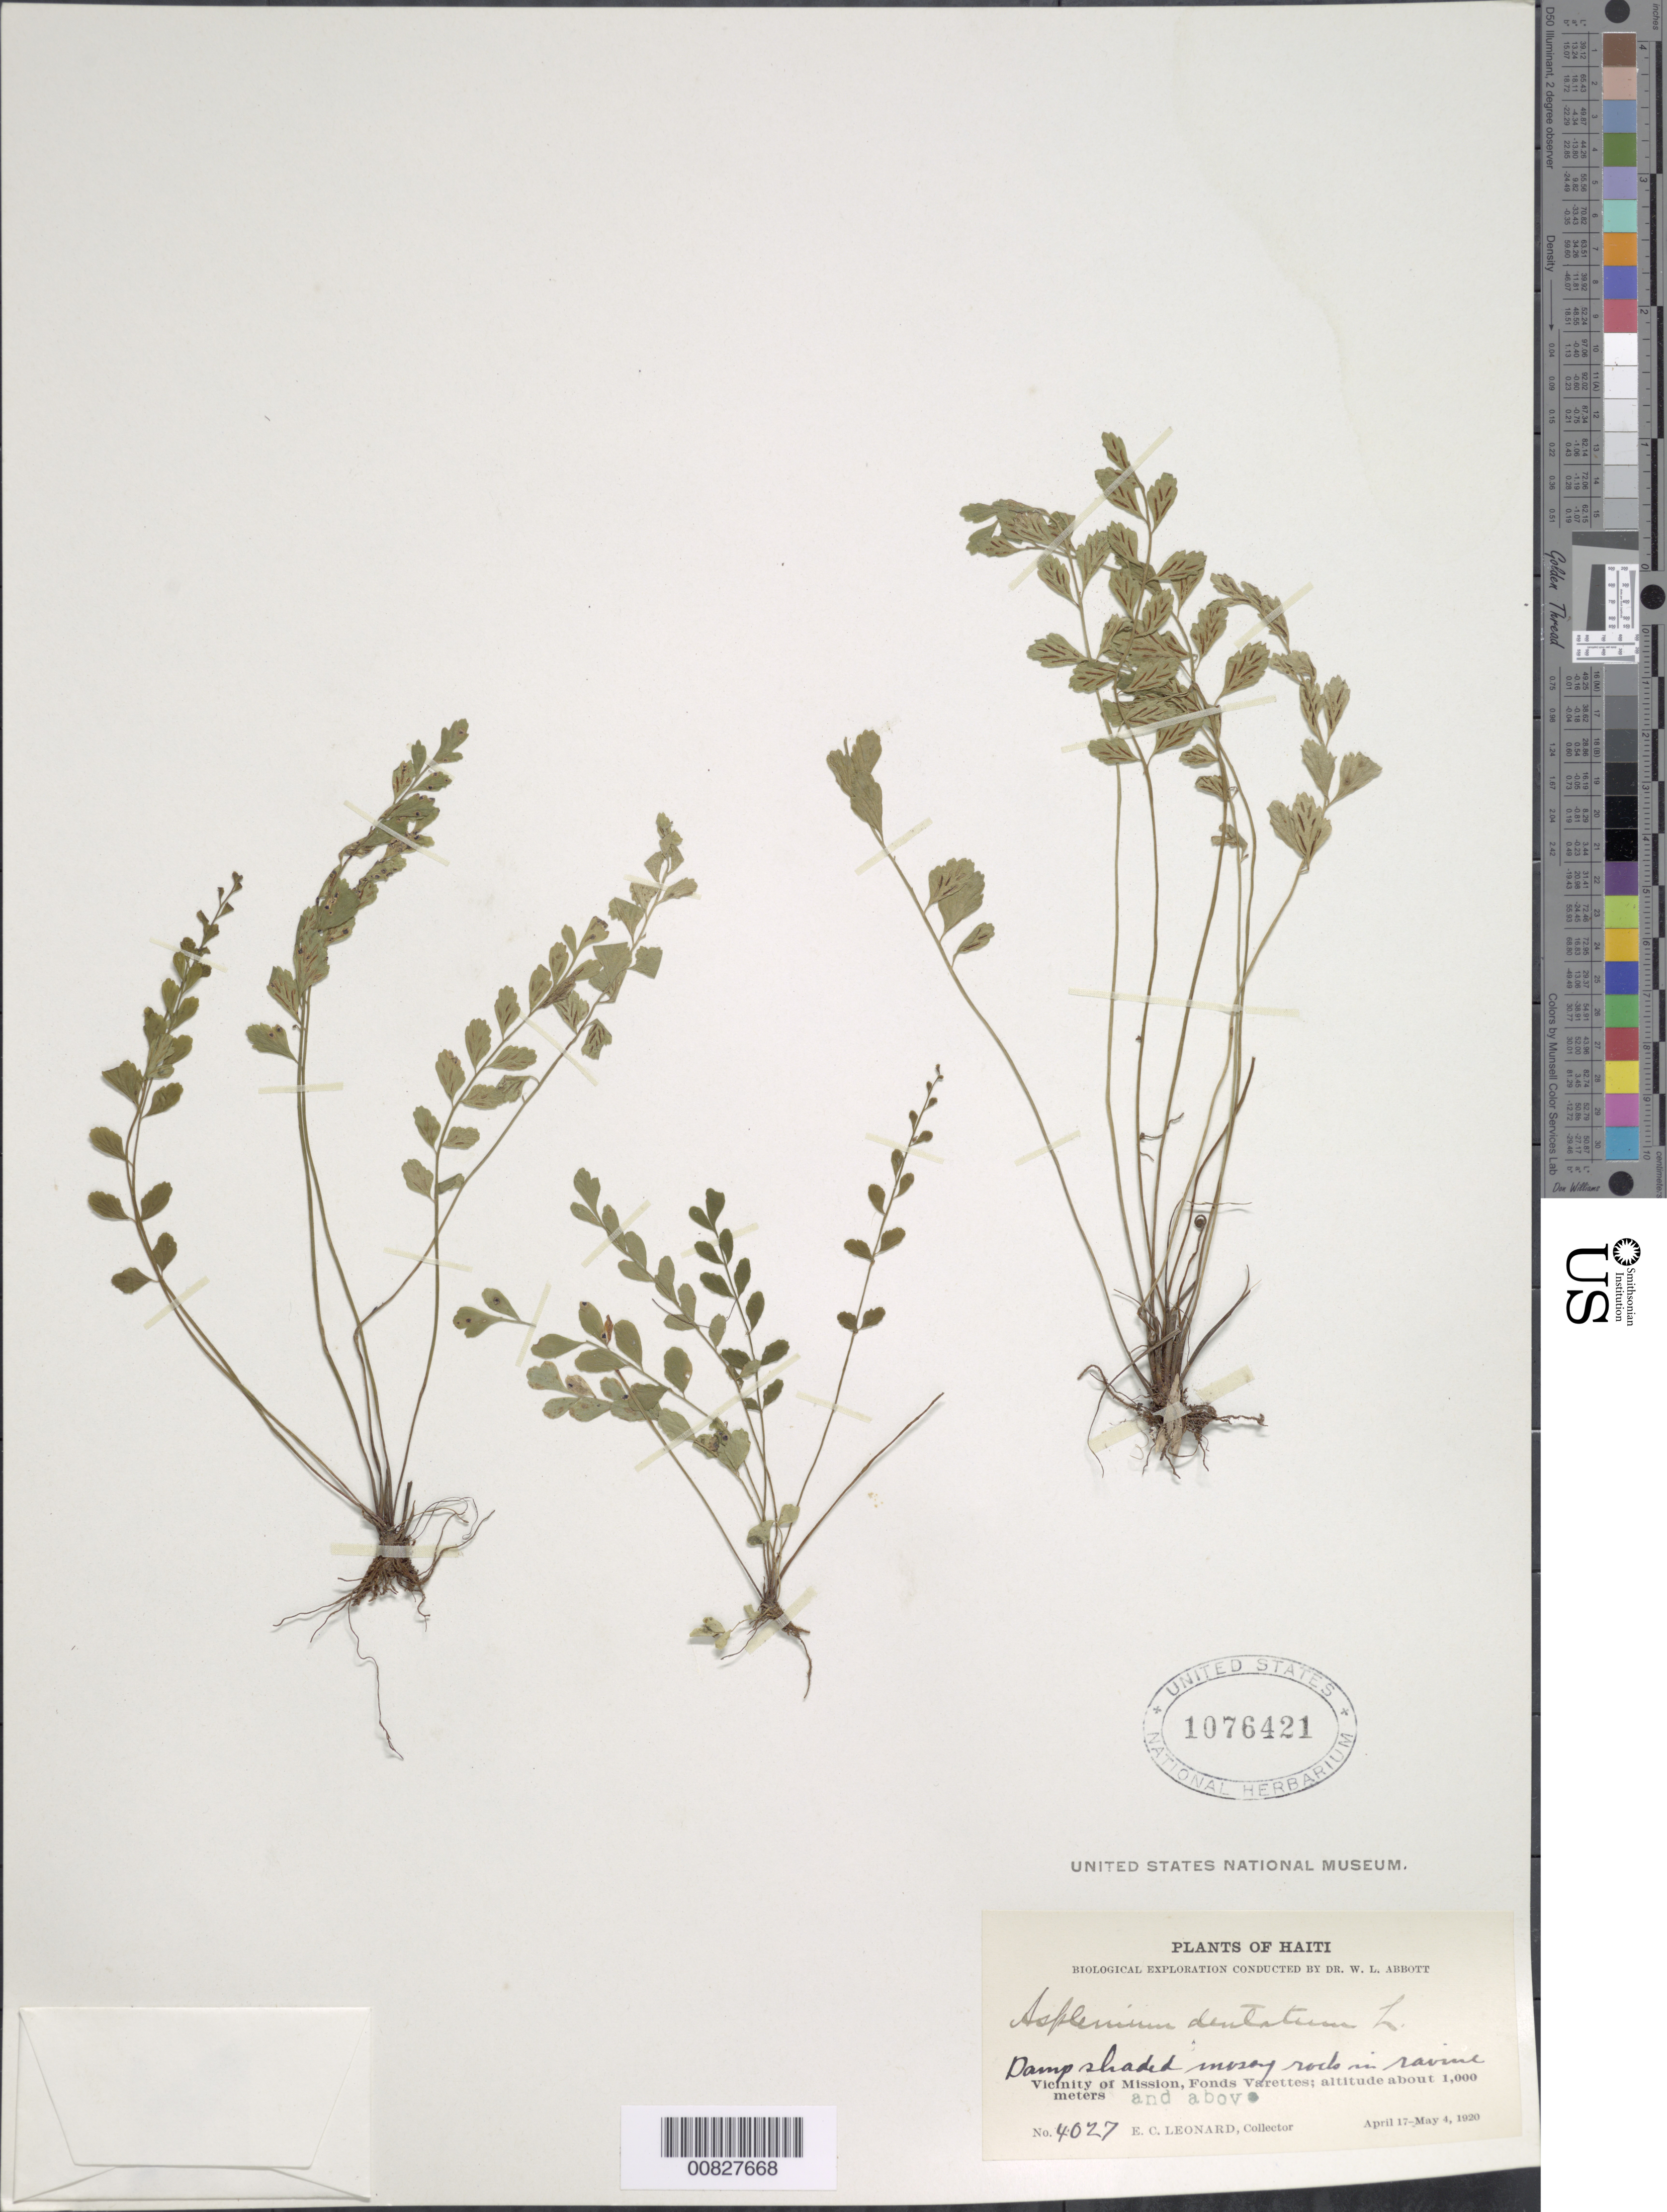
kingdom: Plantae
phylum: Tracheophyta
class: Polypodiopsida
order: Polypodiales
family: Aspleniaceae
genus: Asplenium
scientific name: Asplenium trichomanes-dentatum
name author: L.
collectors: E. C. Leonard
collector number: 4027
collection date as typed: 17 Apr 1920 to 04 May 1920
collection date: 1920-04-17/1920-05-04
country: Haiti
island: Hispaniola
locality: Fonds Varettes, vicinity Mission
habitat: Damp shaded mossy rock in ravine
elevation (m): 1000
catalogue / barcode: US 1076421